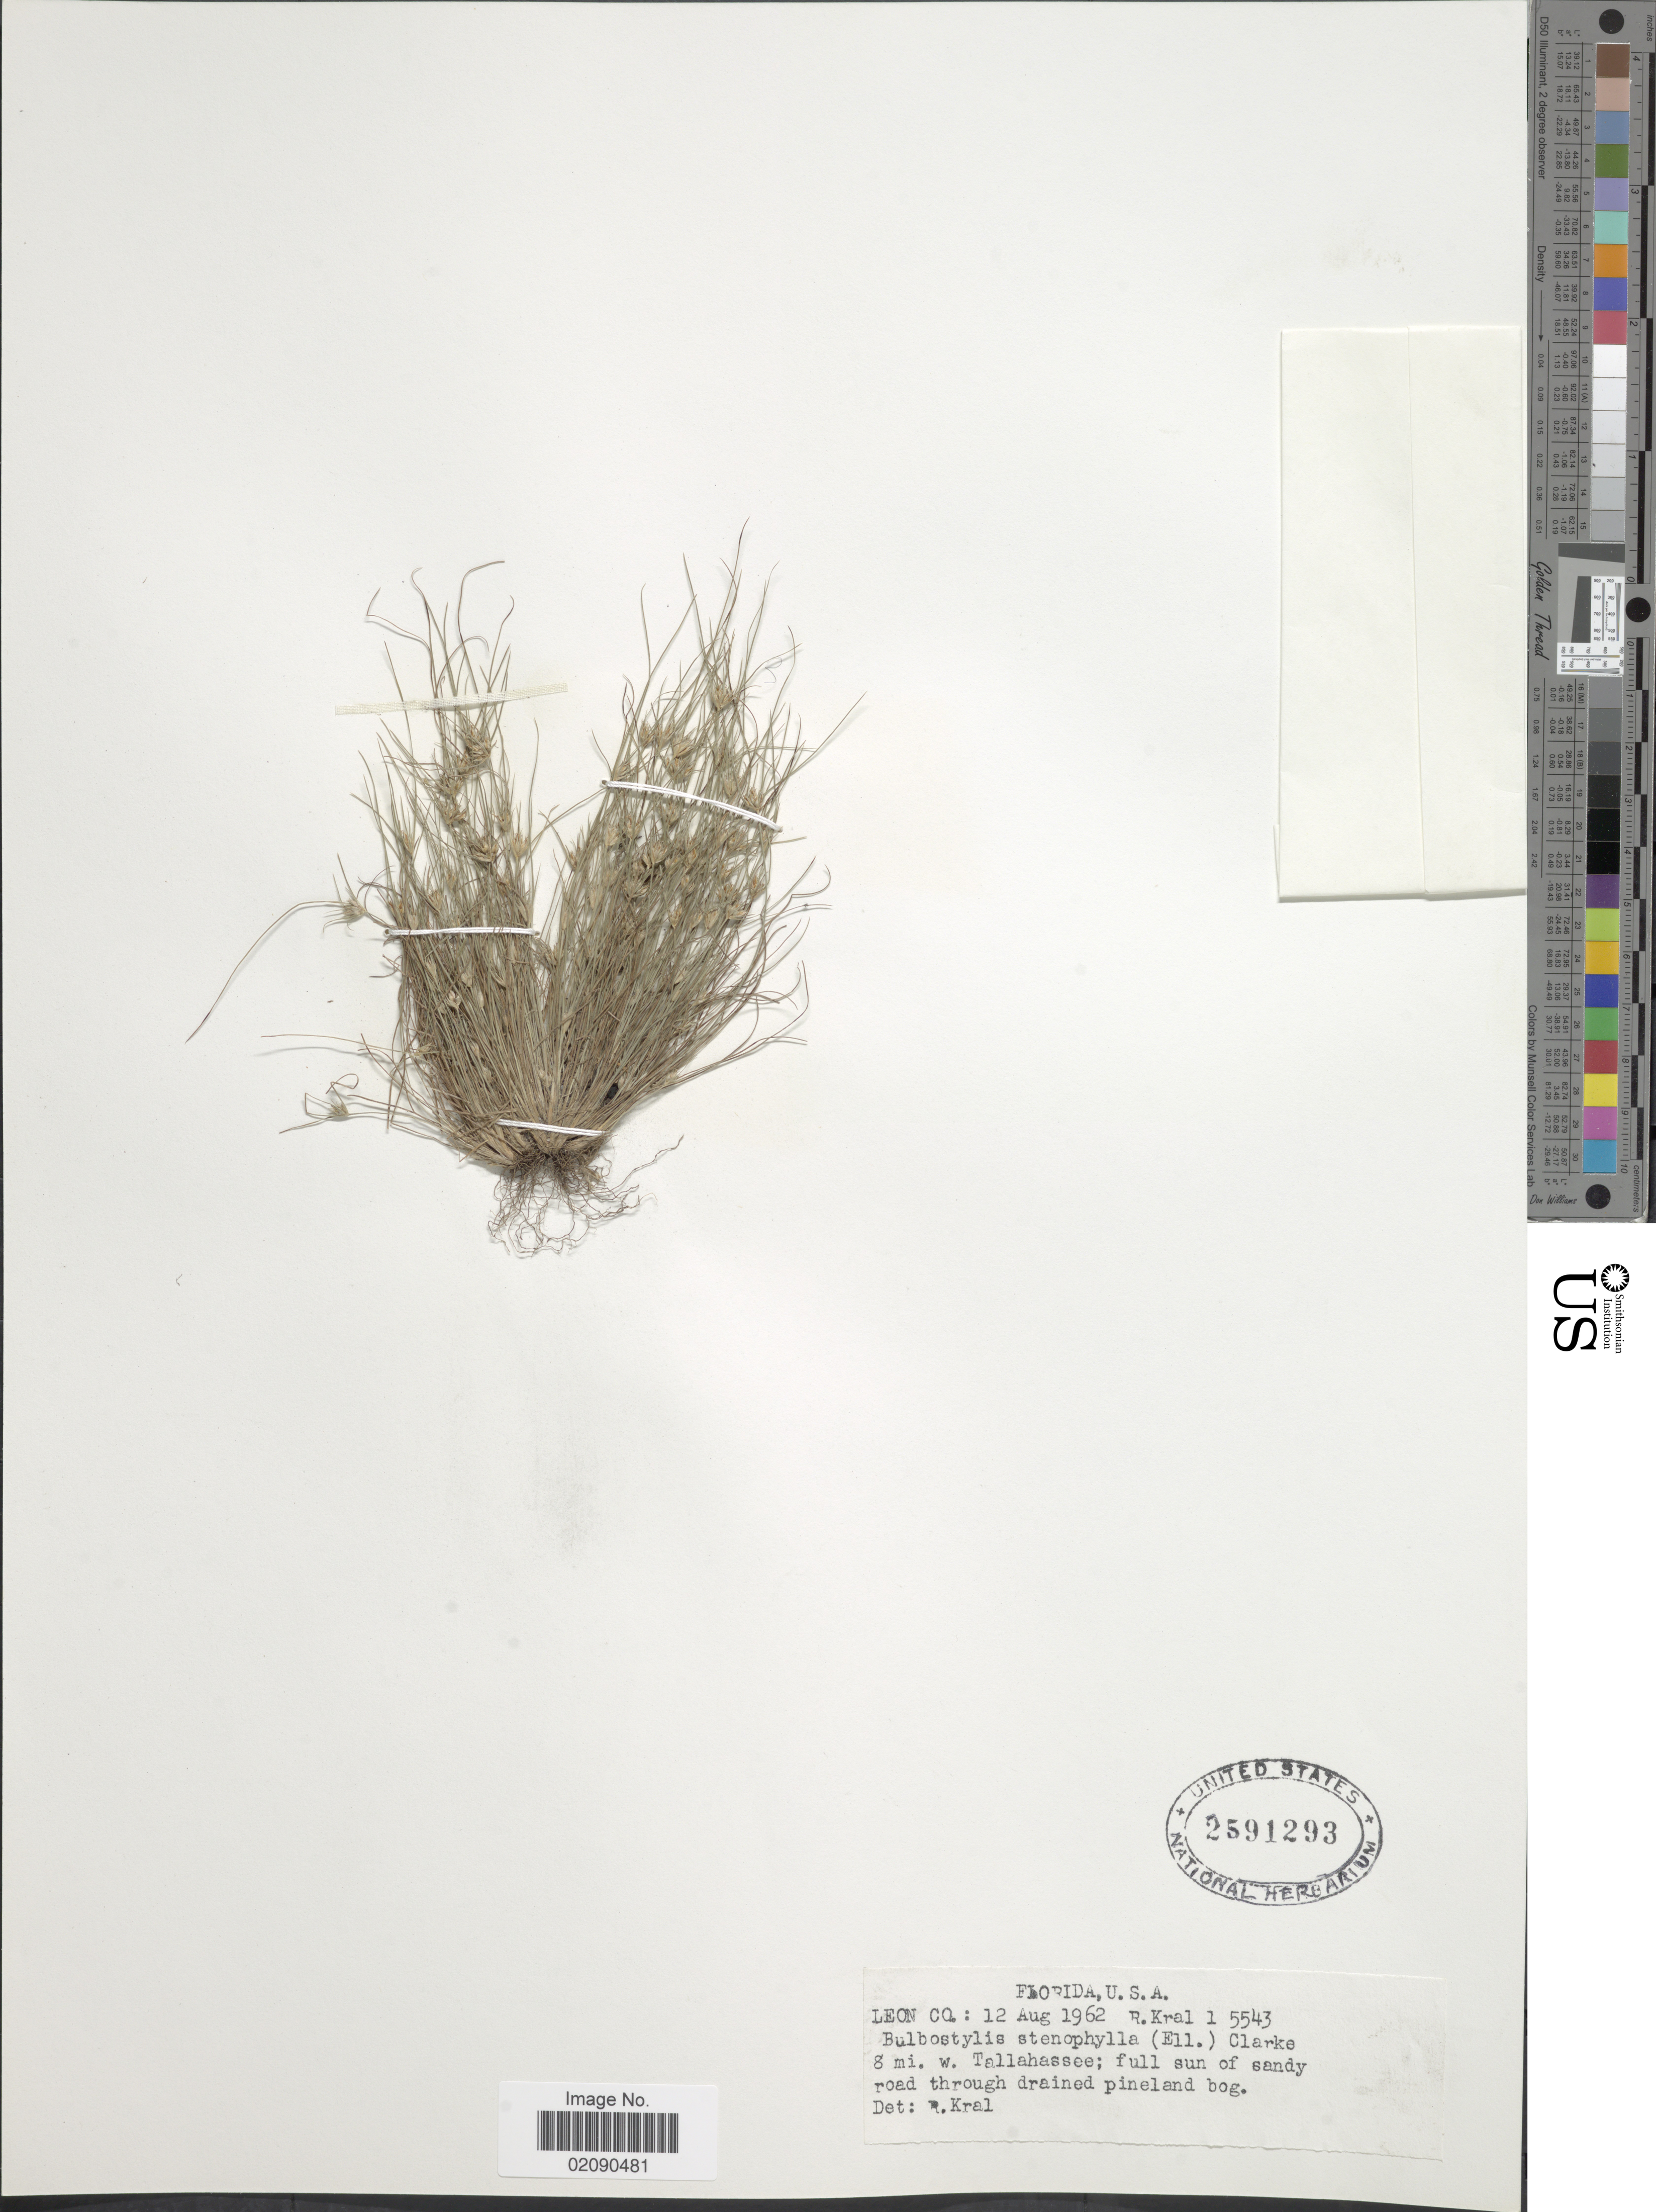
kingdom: Plantae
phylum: Tracheophyta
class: Liliopsida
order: Poales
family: Cyperaceae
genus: Bulbostylis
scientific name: Bulbostylis stenophylla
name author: (Elliott) C.B. Clarke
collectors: R. Kral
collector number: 15543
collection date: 1962-08-12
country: United States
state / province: Florida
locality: Leon Co; 8 mi w Tallahassee; full sun of sandy road through drained pineland bog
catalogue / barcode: US 2591293